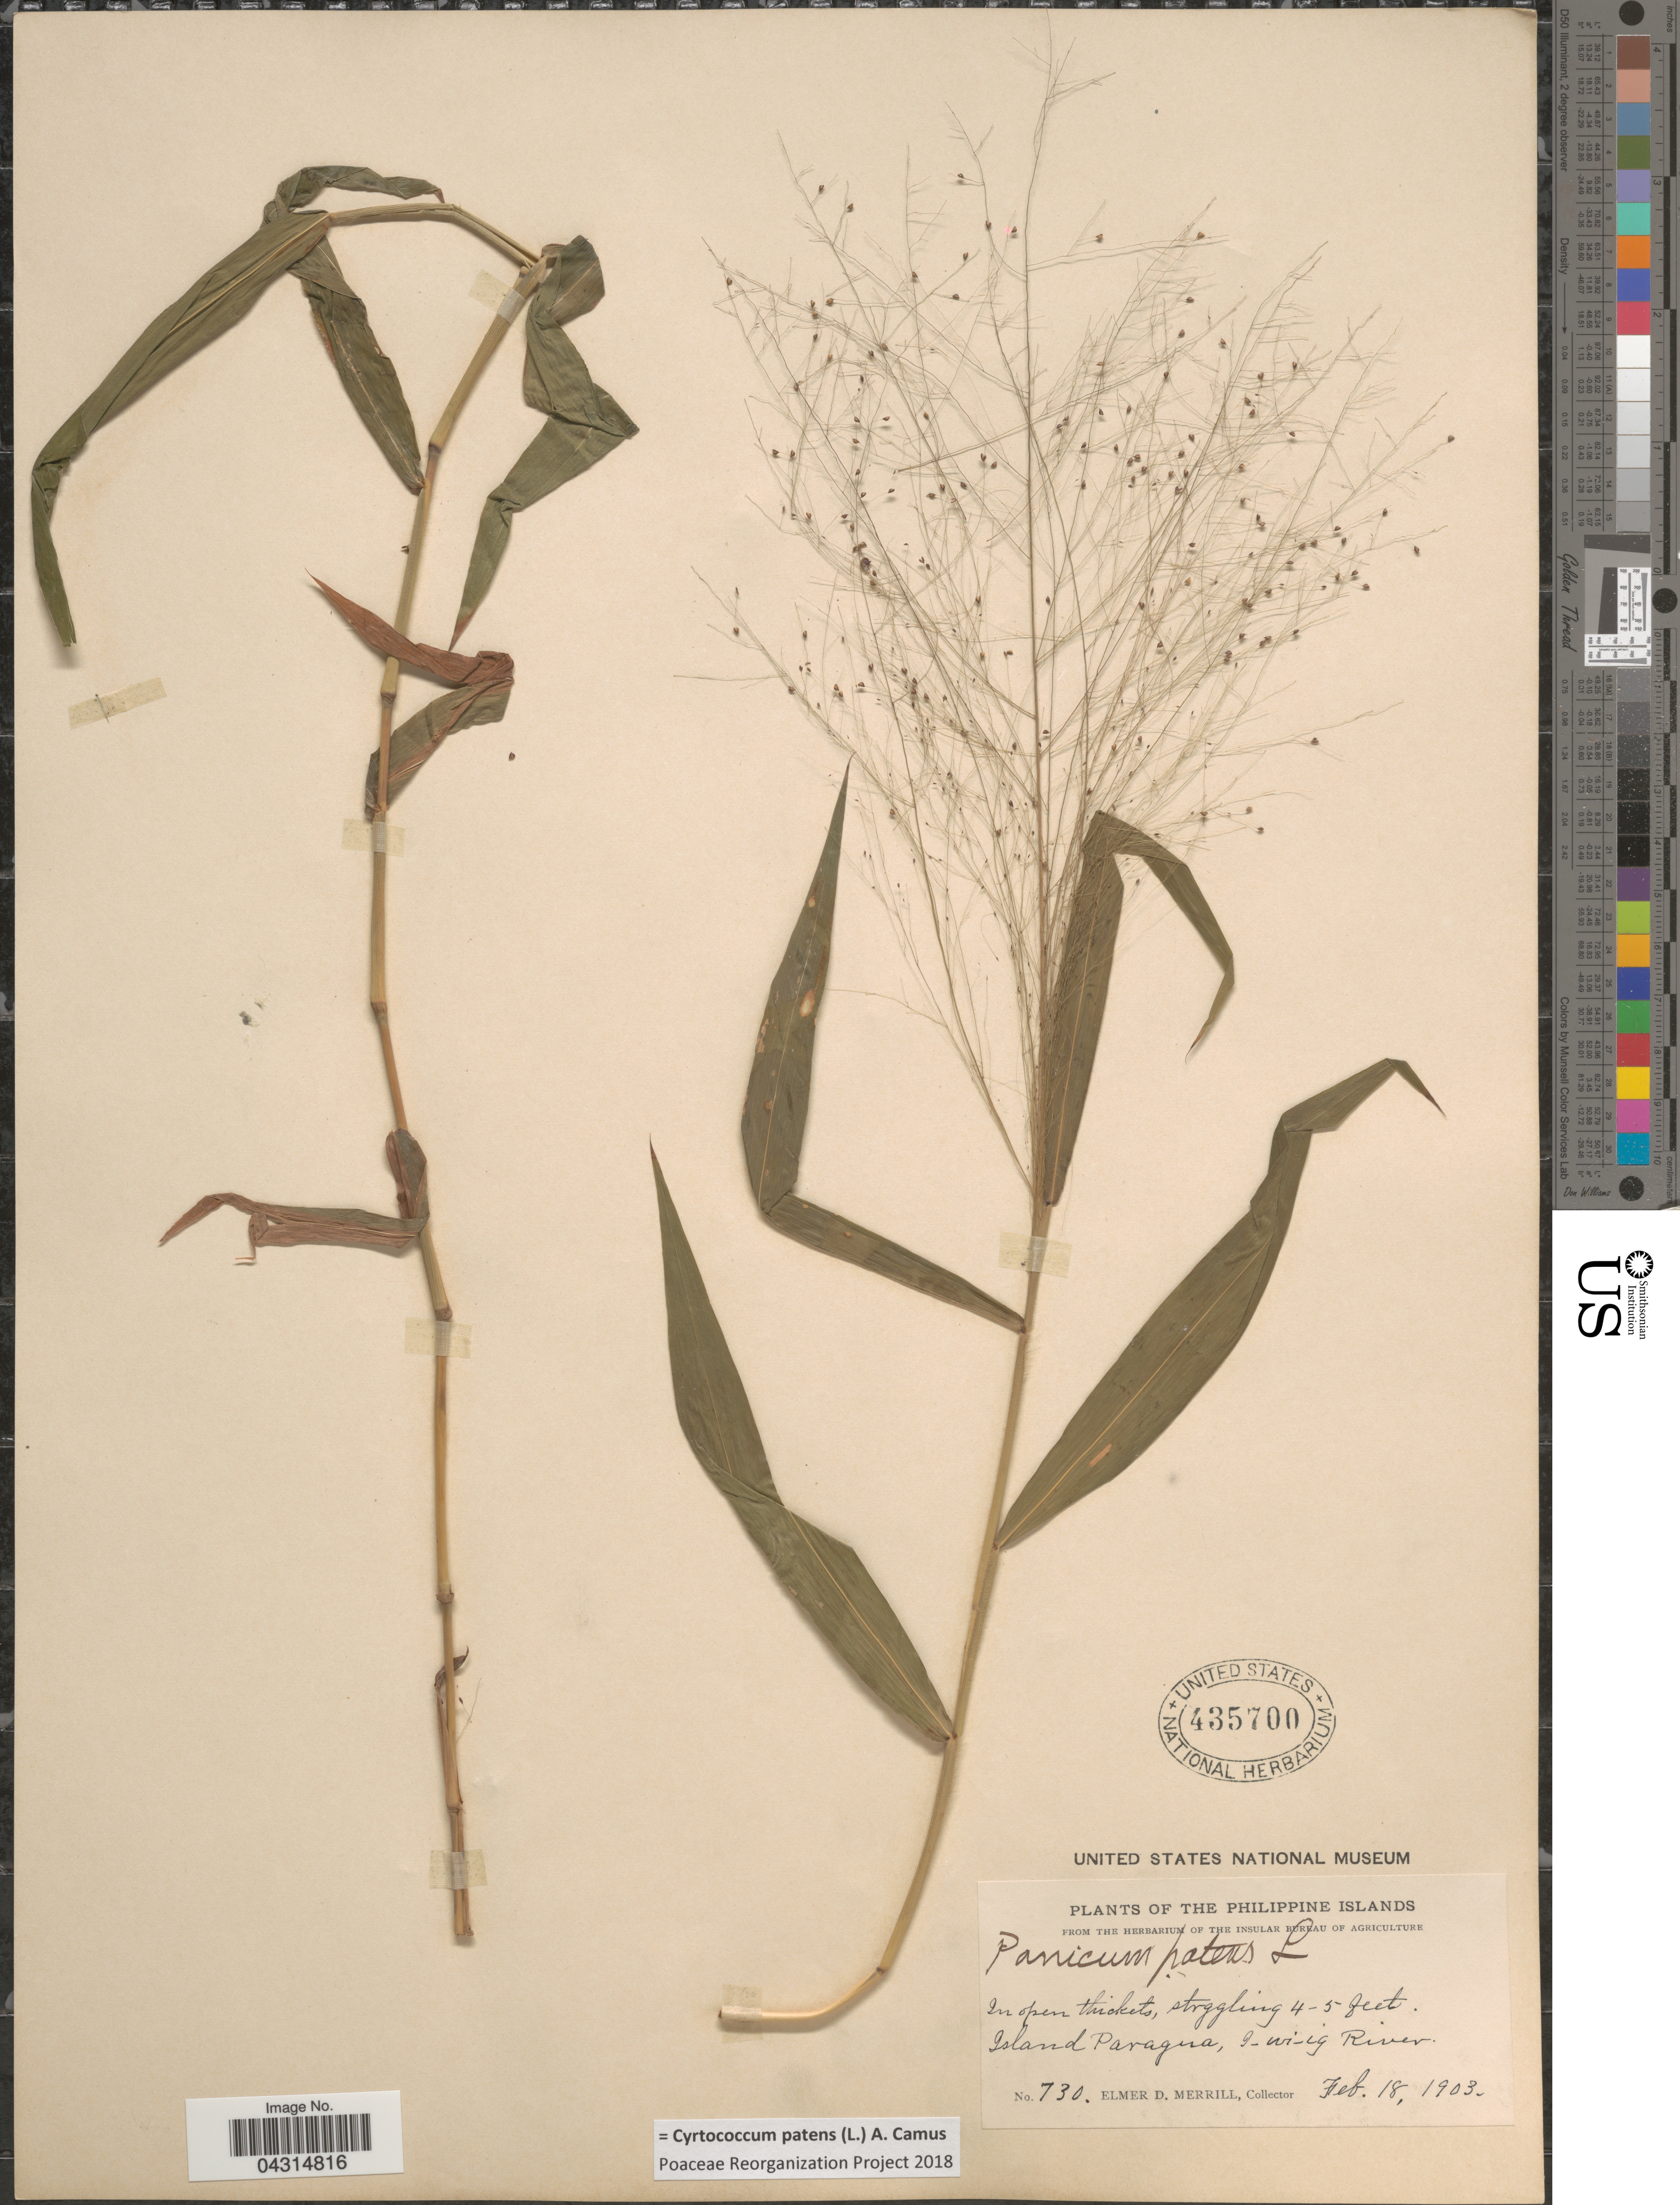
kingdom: Plantae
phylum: Tracheophyta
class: Liliopsida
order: Poales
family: Poaceae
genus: Cyrtococcum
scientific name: Cyrtococcum patens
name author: (L.) A. Camus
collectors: E. D. Merrill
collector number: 730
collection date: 1903-02-18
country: Philippines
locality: In open thickets. Island Paragua, I-wi-ig River.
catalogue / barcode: US 435700